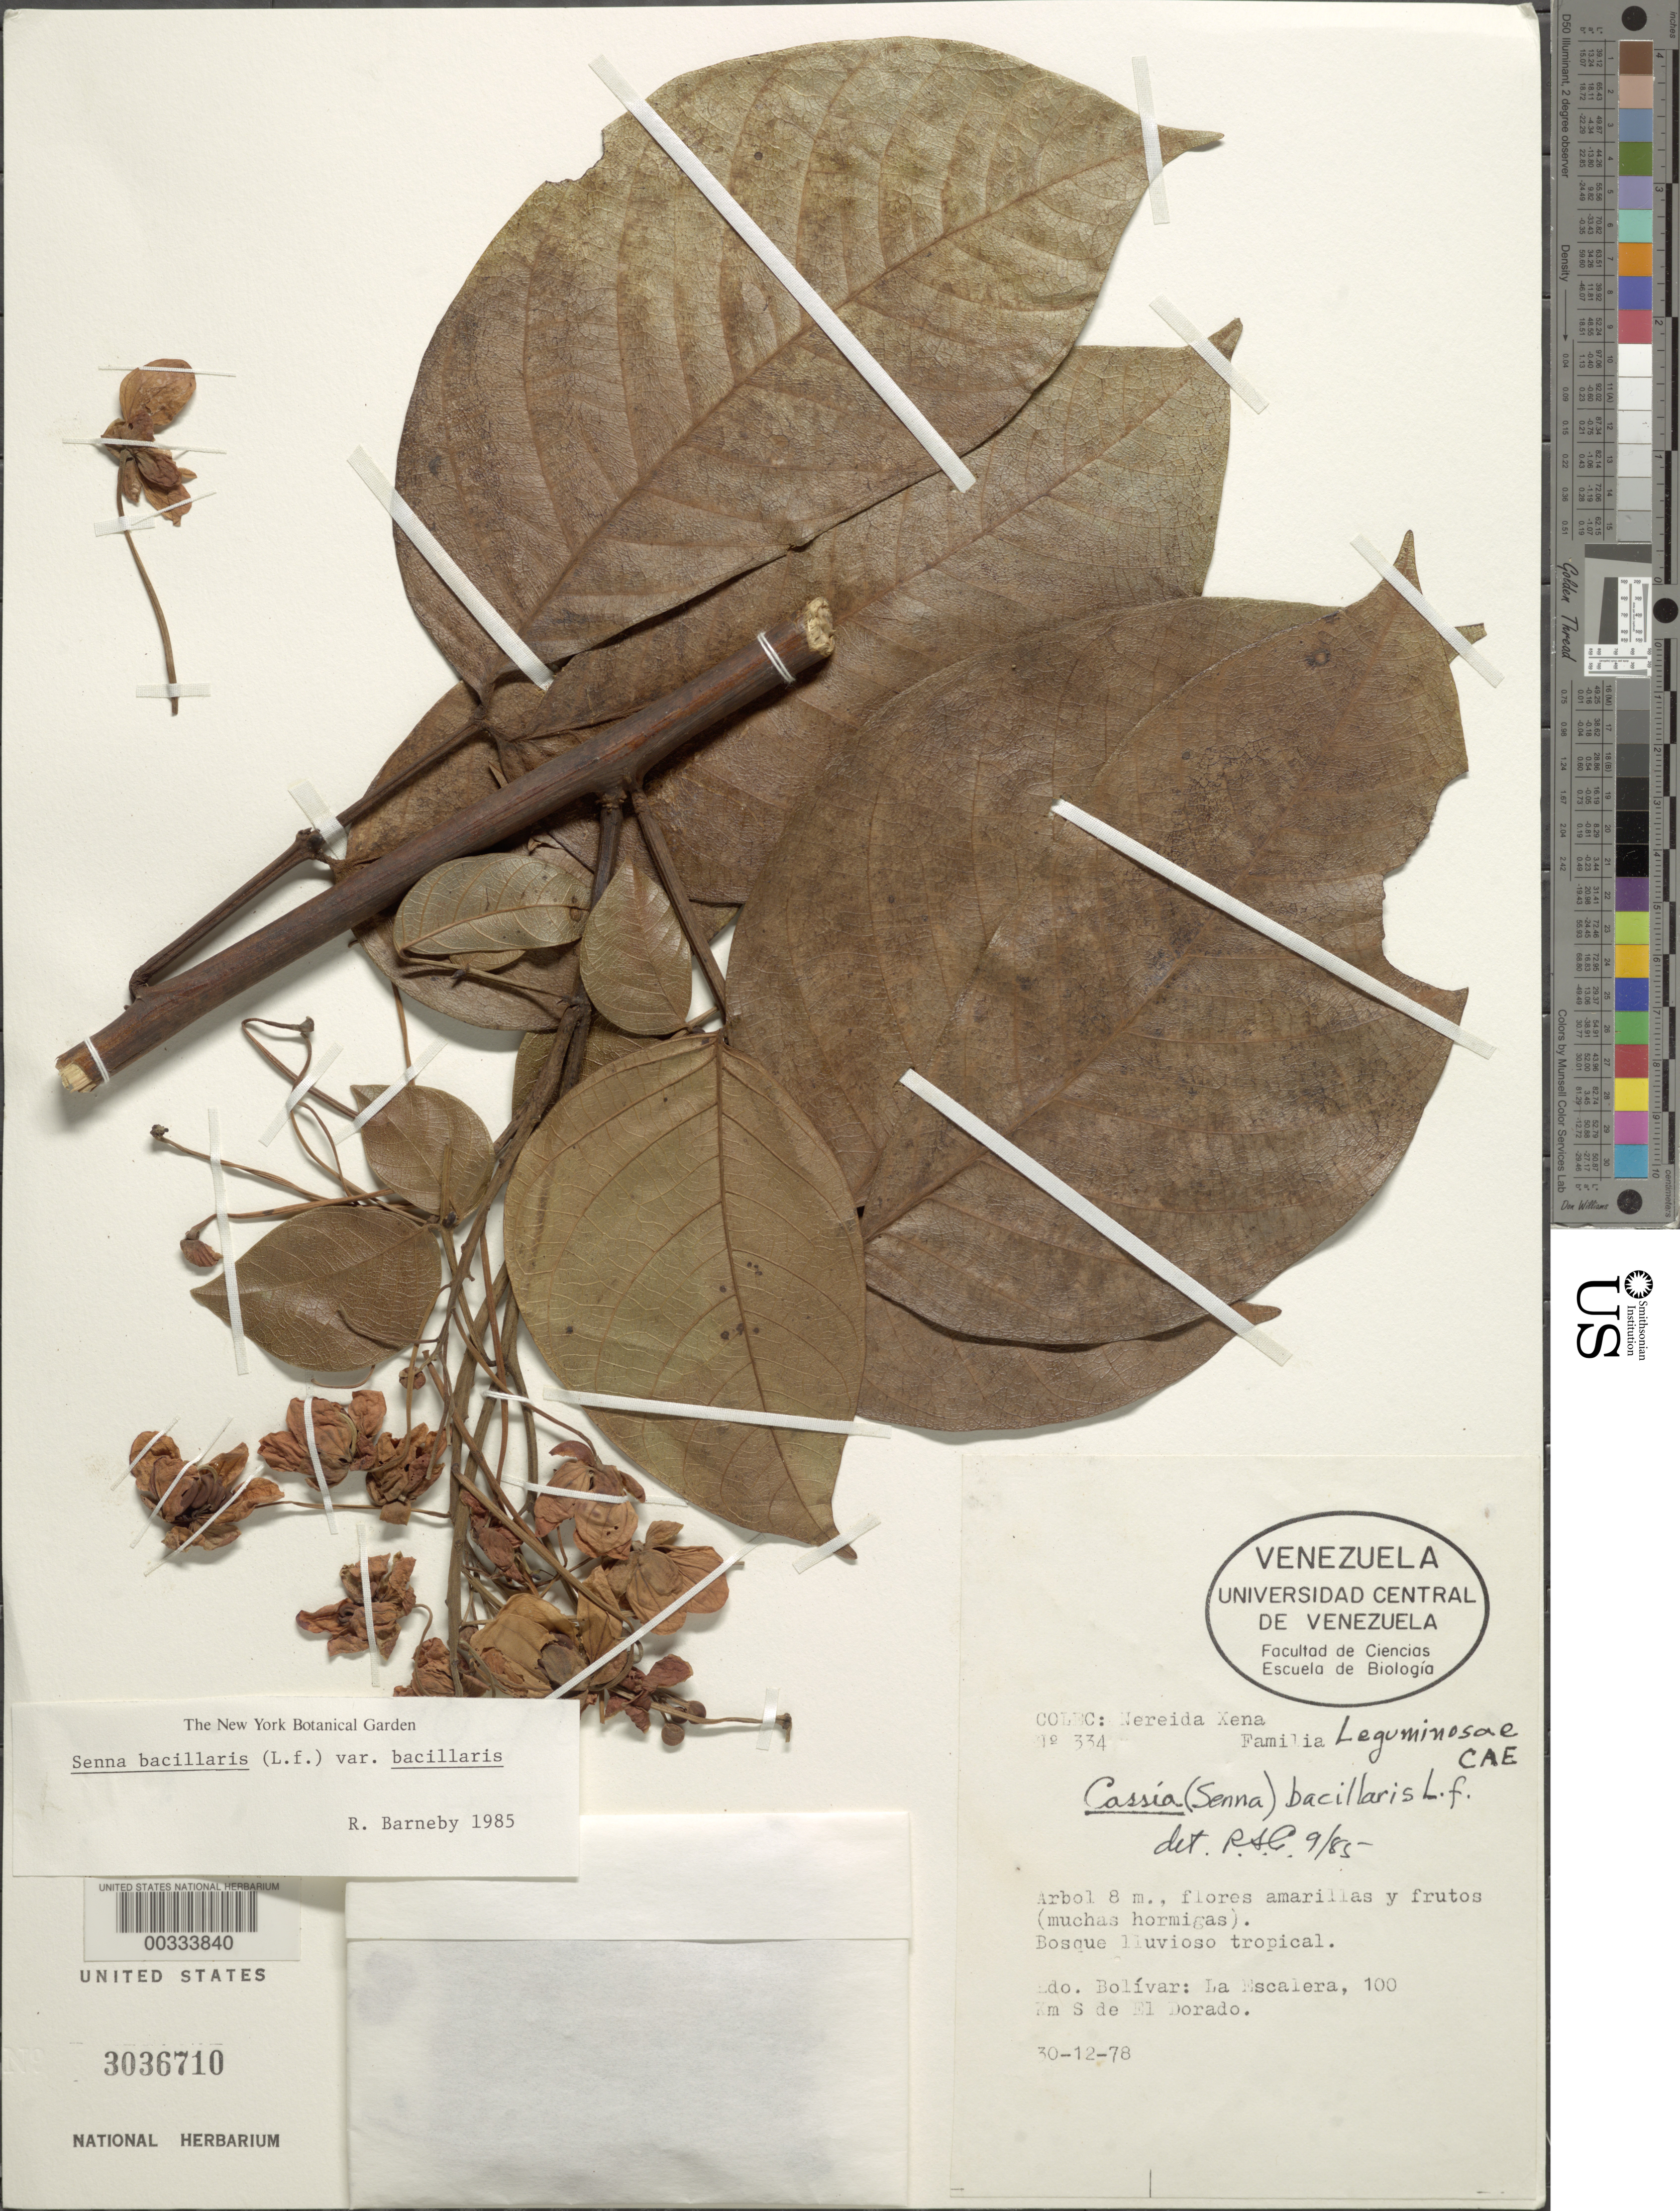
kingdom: Plantae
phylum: Tracheophyta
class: Magnoliopsida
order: Fabales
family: Fabaceae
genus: Senna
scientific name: Senna bacillaris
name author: (L. f.) H.S. Irwin & Barneby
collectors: N. Xena de Enrech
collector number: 334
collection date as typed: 30 Dec 1978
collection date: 1978-12-30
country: Venezuela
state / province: Bolivar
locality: La escalera, 100 km s of el dorado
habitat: Tropical rain forest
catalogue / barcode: US 3036710